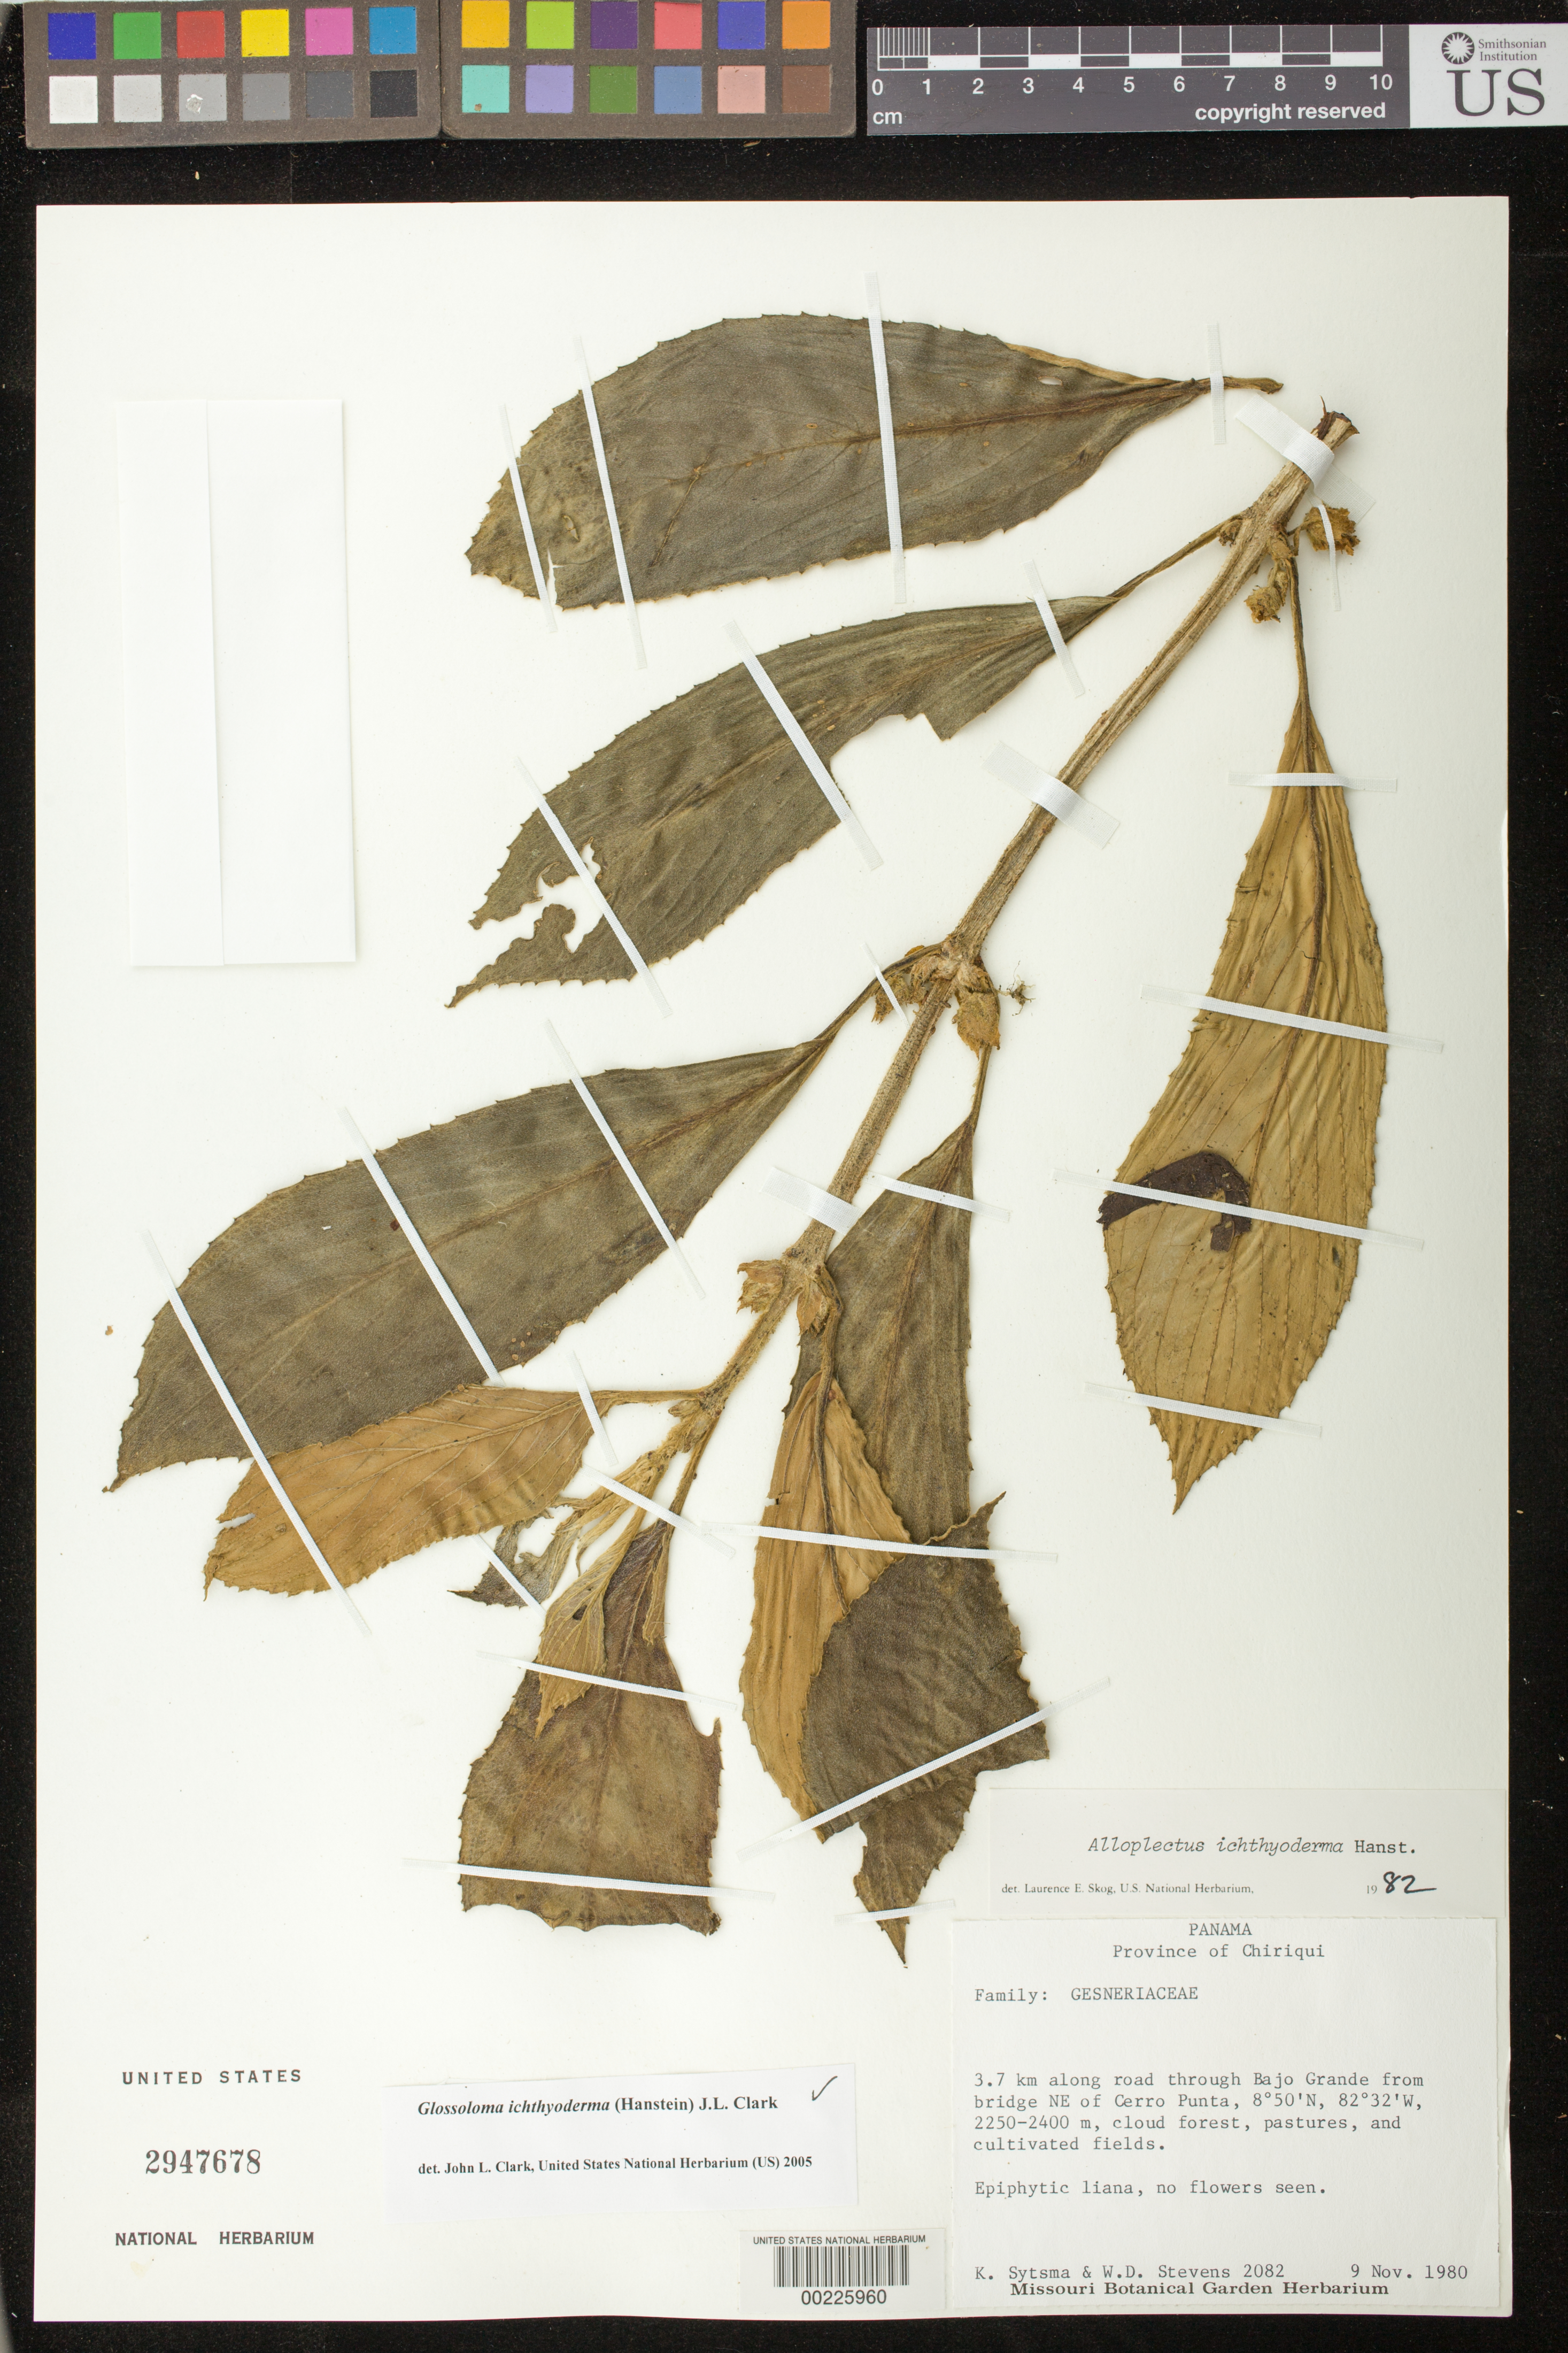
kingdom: Plantae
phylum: Tracheophyta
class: Magnoliopsida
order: Lamiales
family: Gesneriaceae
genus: Glossoloma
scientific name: Glossoloma ichthyoderma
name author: (Hanst.) J.L. Clark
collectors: K. J. Sytsma & W. D. Stevens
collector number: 2082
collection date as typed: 09 Nov 1980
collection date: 1980-11-09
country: Panama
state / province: Chiriquí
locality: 3.7 km along road through Bajo Grande from bridge NE of Cerro Punta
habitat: Cloud forest, pastures, and cultivated fields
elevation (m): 2250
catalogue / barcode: US 2947678